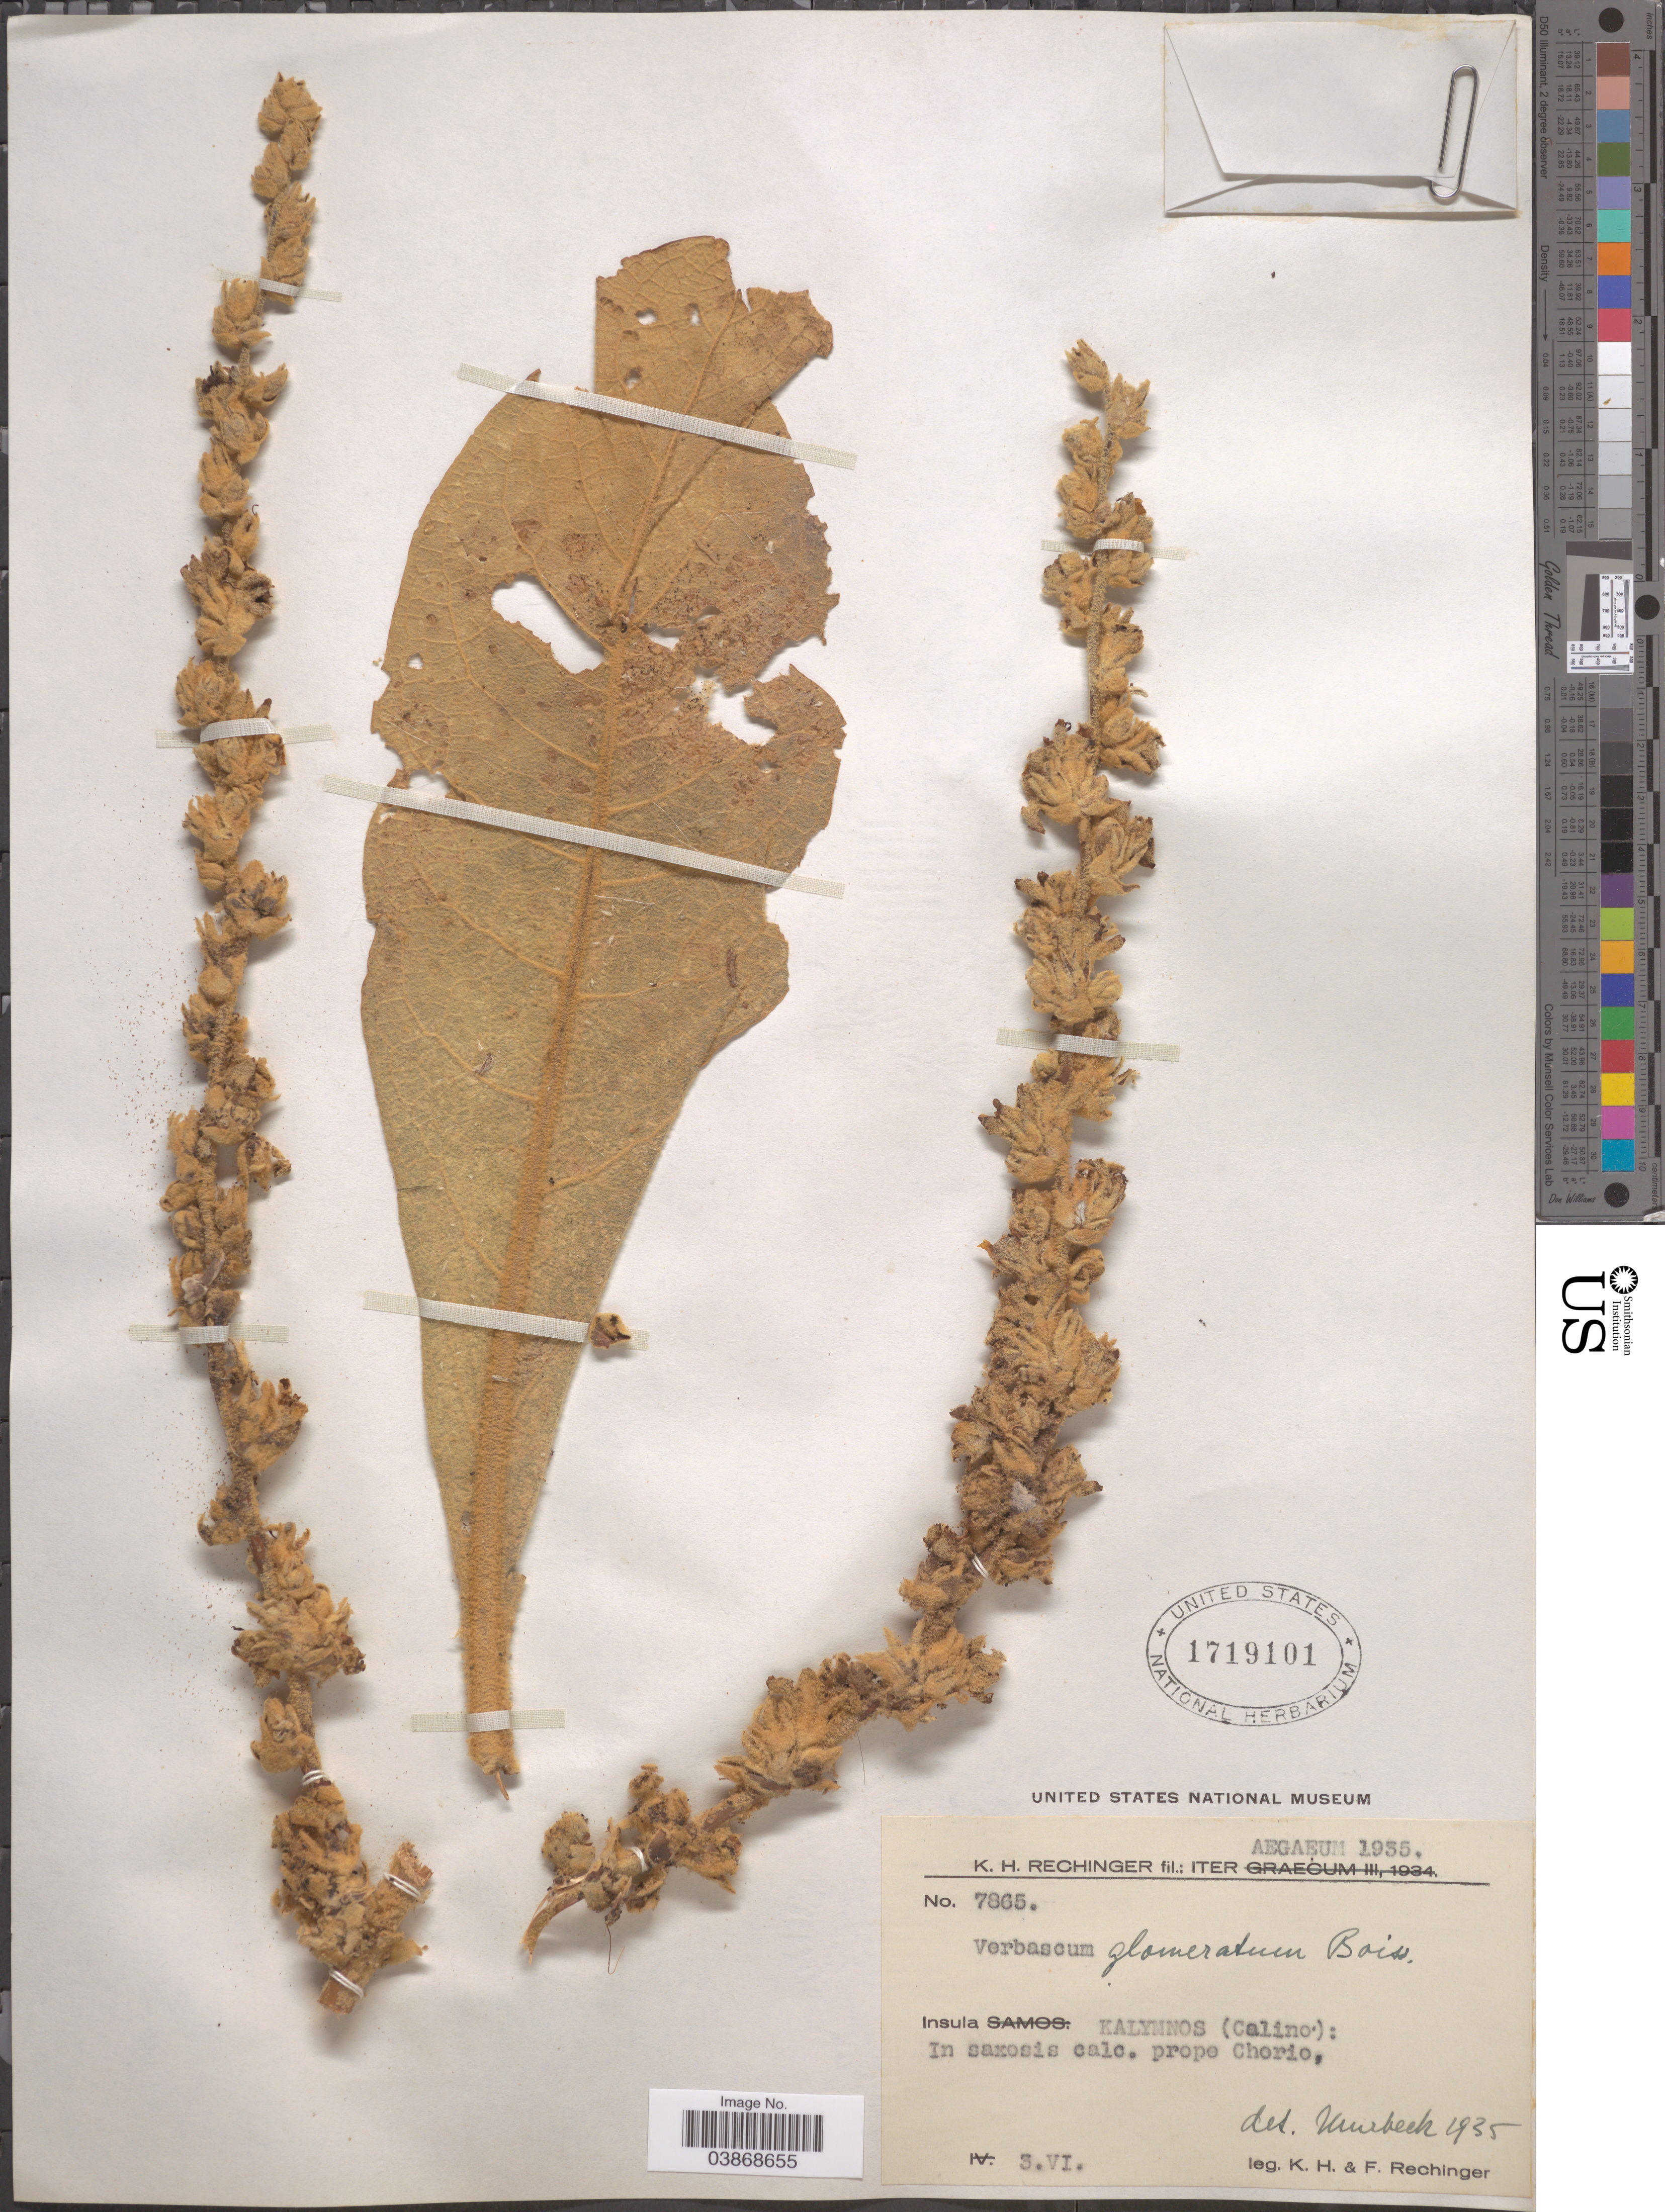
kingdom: Plantae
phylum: Tracheophyta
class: Magnoliopsida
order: Lamiales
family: Scrophulariaceae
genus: Verbascum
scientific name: Verbascum glomeratum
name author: Boiss.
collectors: K. H. Rechinger & F. Rechinger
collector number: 7865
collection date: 1935-06-03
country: Egypt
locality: Iter Aegaeum. Insula Kalymnos (Calino): In saxosis calc. prope Chorio.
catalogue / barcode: US 1719101